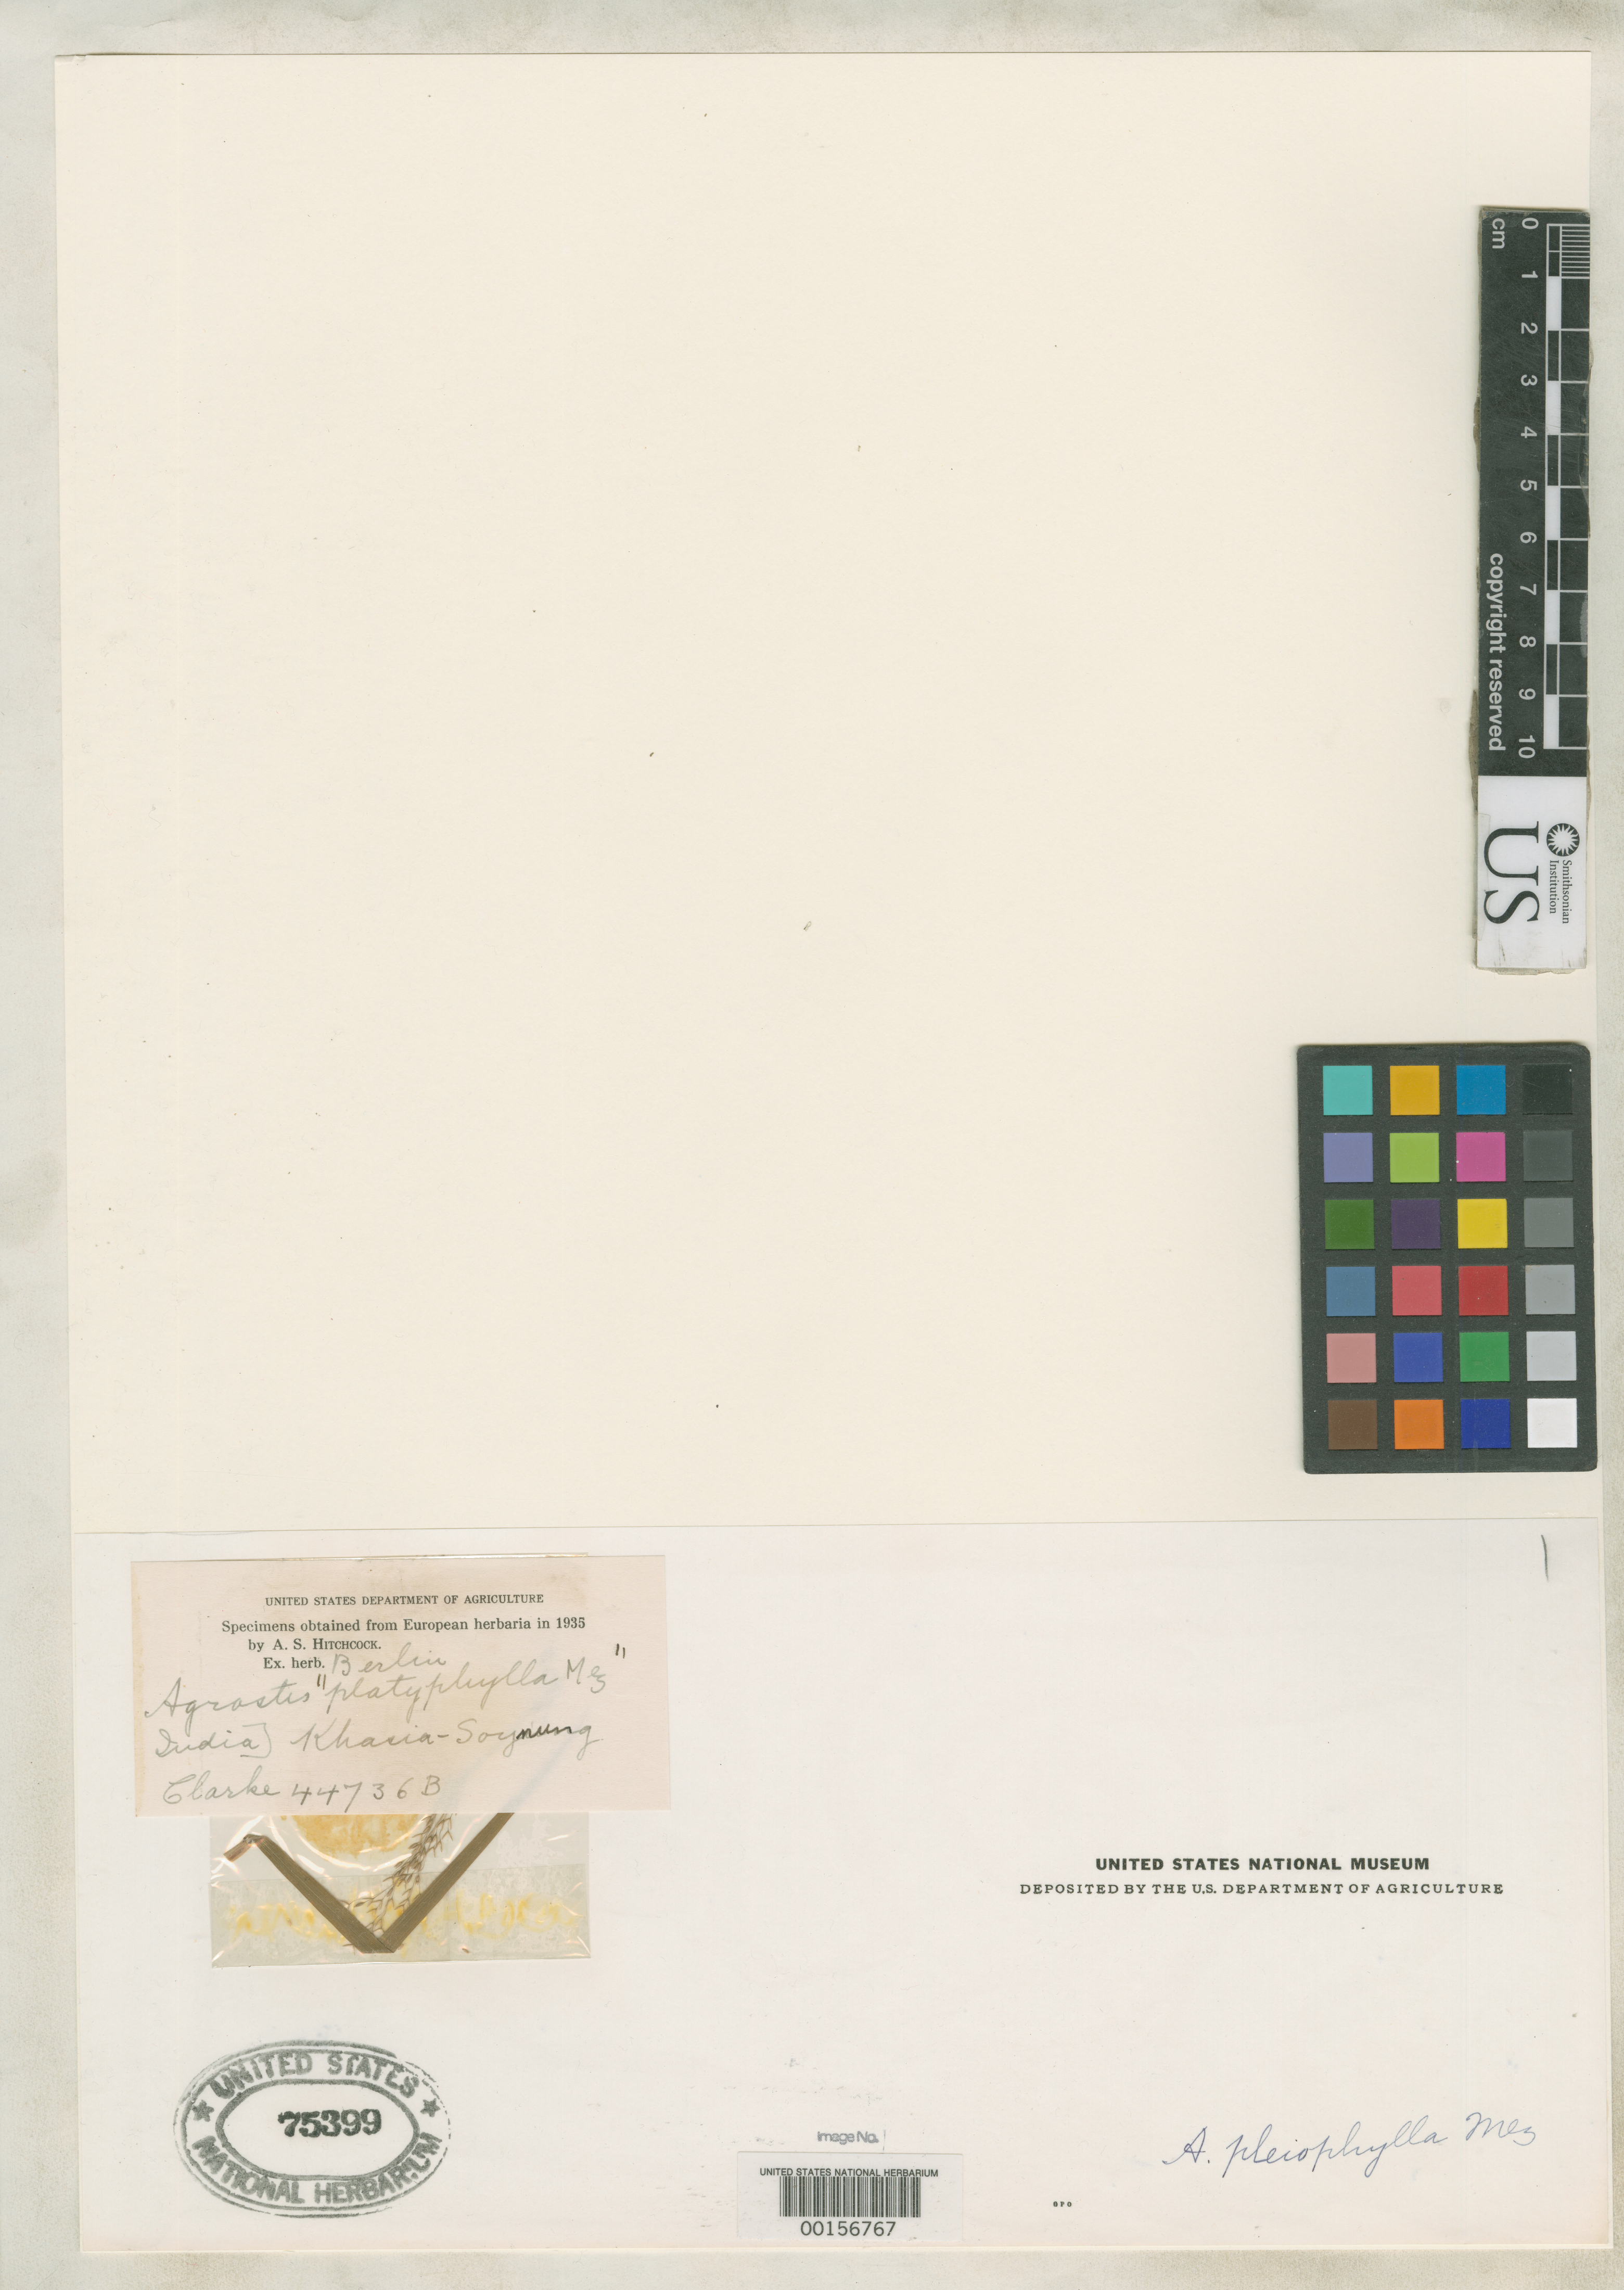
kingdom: Plantae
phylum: Tracheophyta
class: Liliopsida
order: Poales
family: Poaceae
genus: Agrostis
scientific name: Agrostis pleiophylla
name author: Mez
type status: Syntype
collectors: C. B. Clarke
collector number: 44736b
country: India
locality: Khasia, Soynung.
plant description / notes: Fragmentary material of type specimen of "Agrostis platyphylla Mez", ex herb. Berlin. Contains infl. and leaf fragments.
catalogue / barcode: US 75399